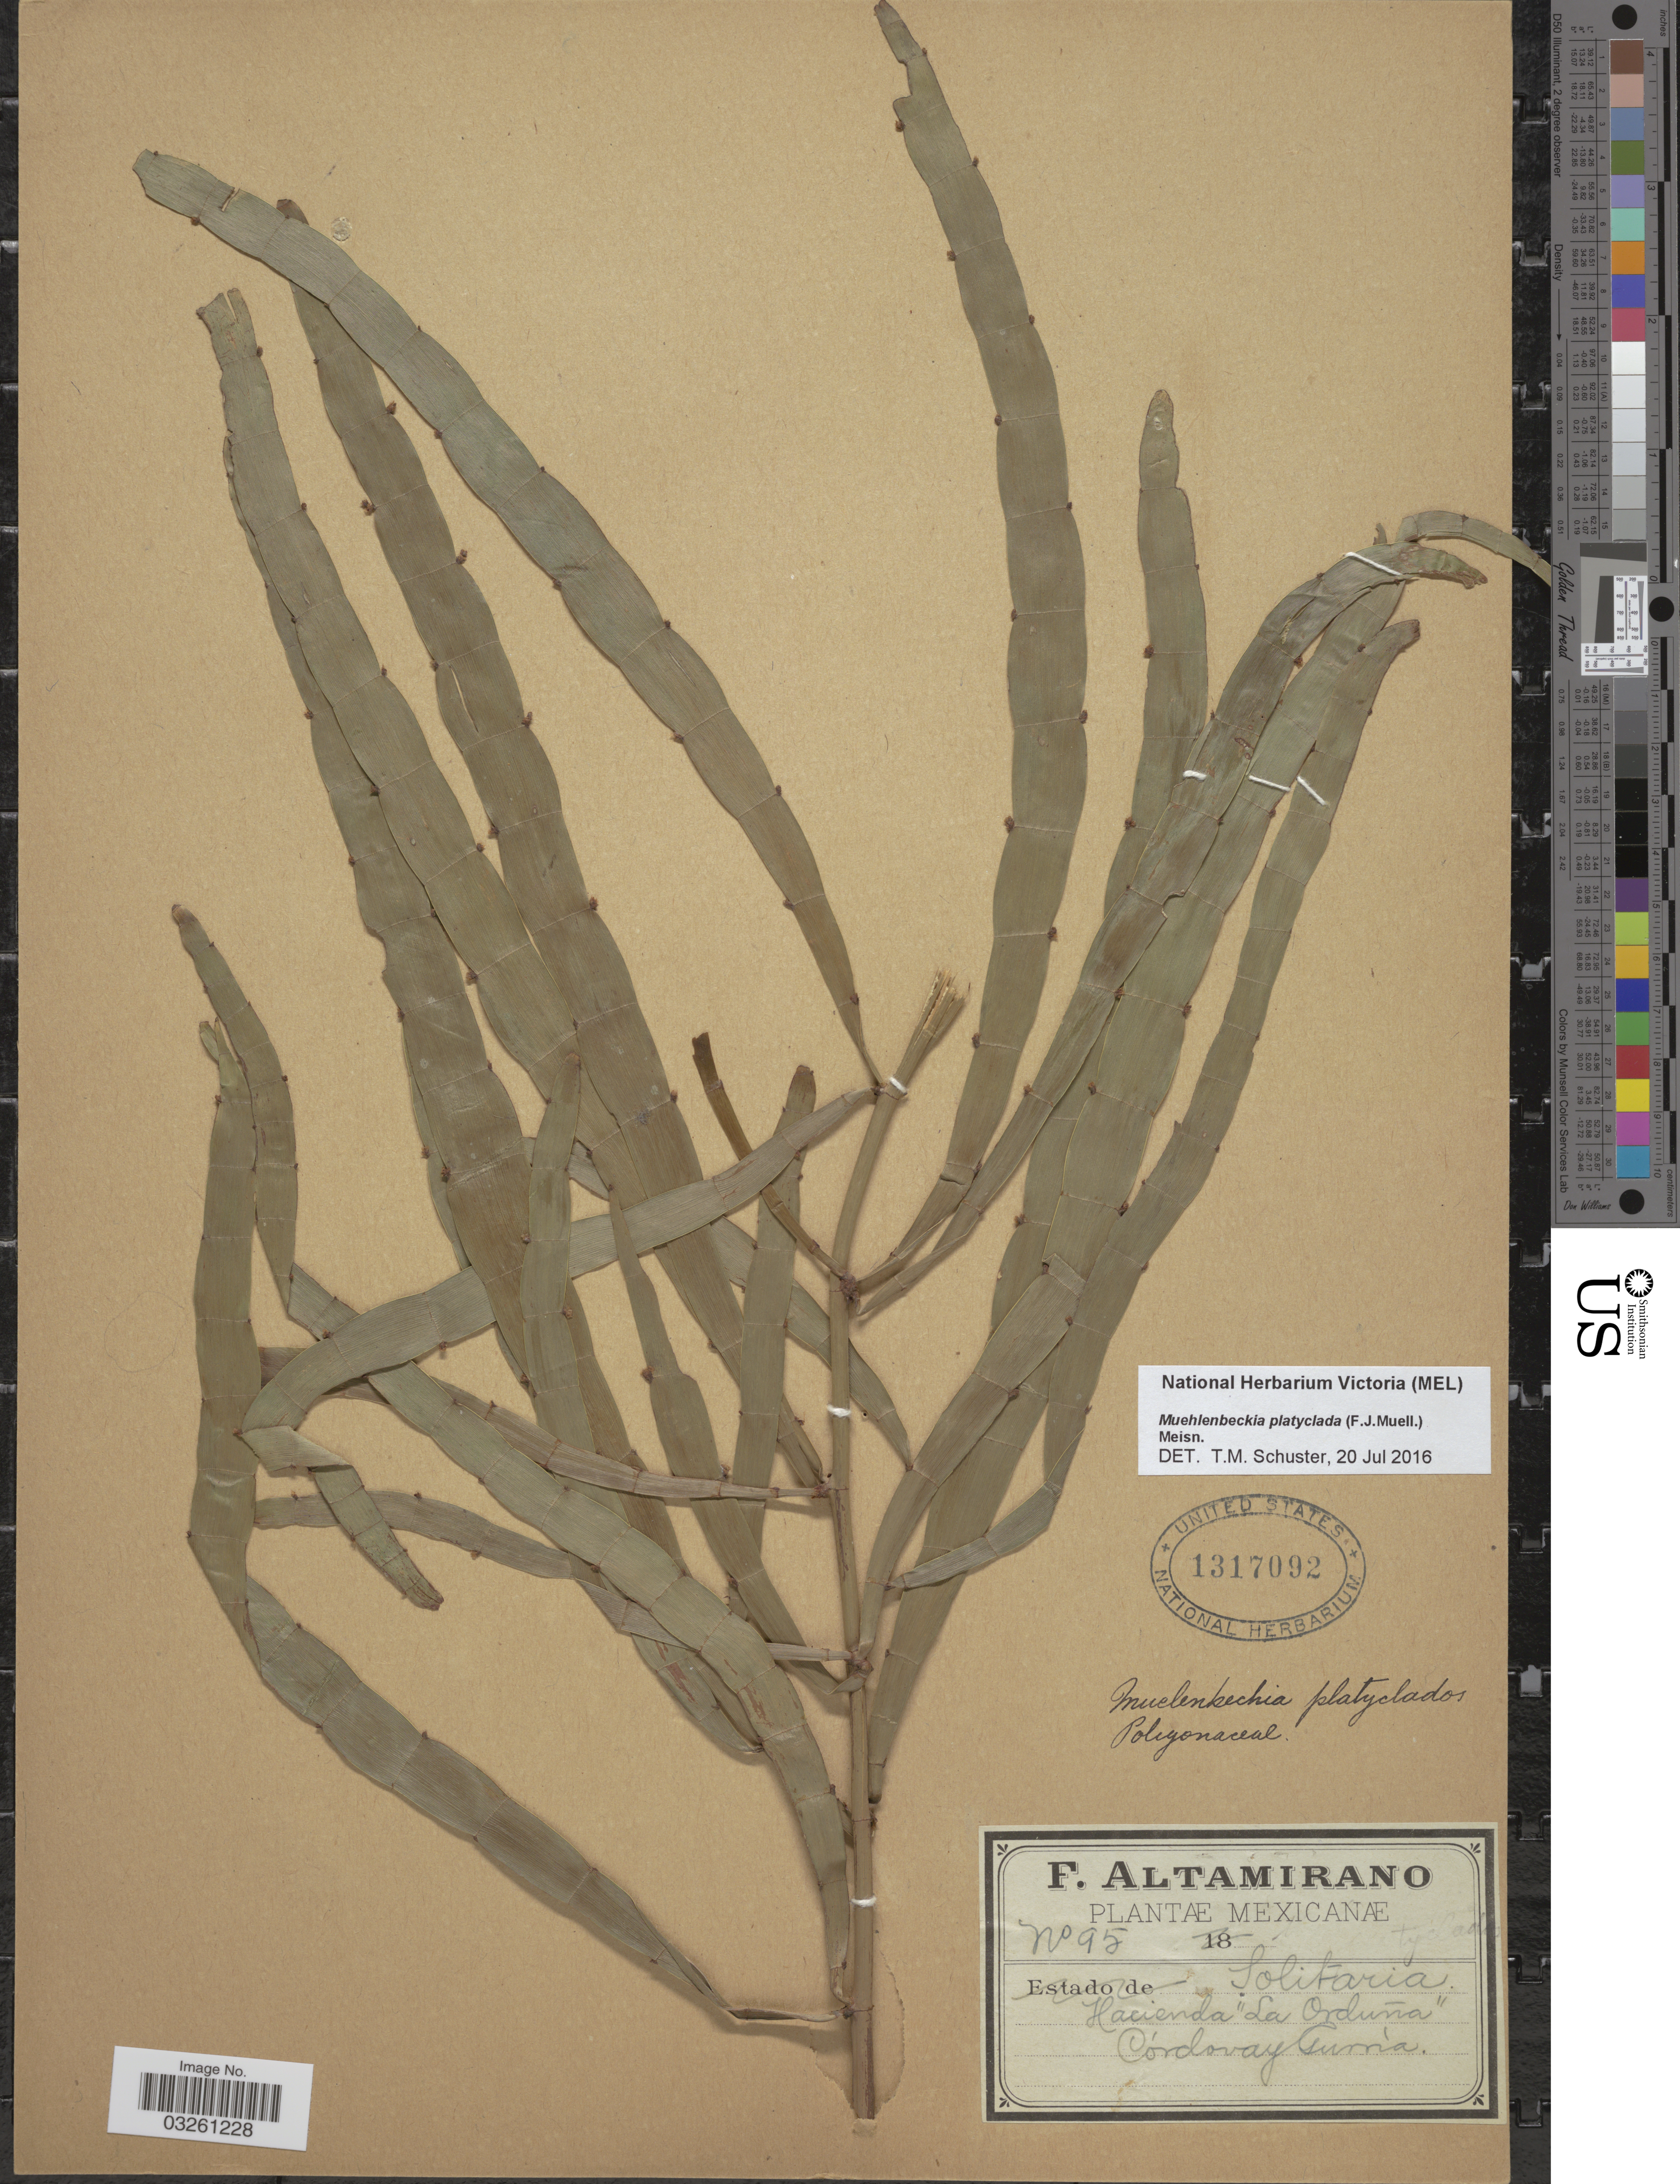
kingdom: Plantae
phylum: Tracheophyta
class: Magnoliopsida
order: Caryophyllales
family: Polygonaceae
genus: Muehlenbeckia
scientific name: Muehlenbeckia platyclada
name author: (F. Muell.) Meisn.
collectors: F. Altamirano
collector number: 95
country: Mexico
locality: Mexicanæ. Hacienda "La Orduña". Córdova y Gurriá [interpreted].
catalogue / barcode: US 1317092